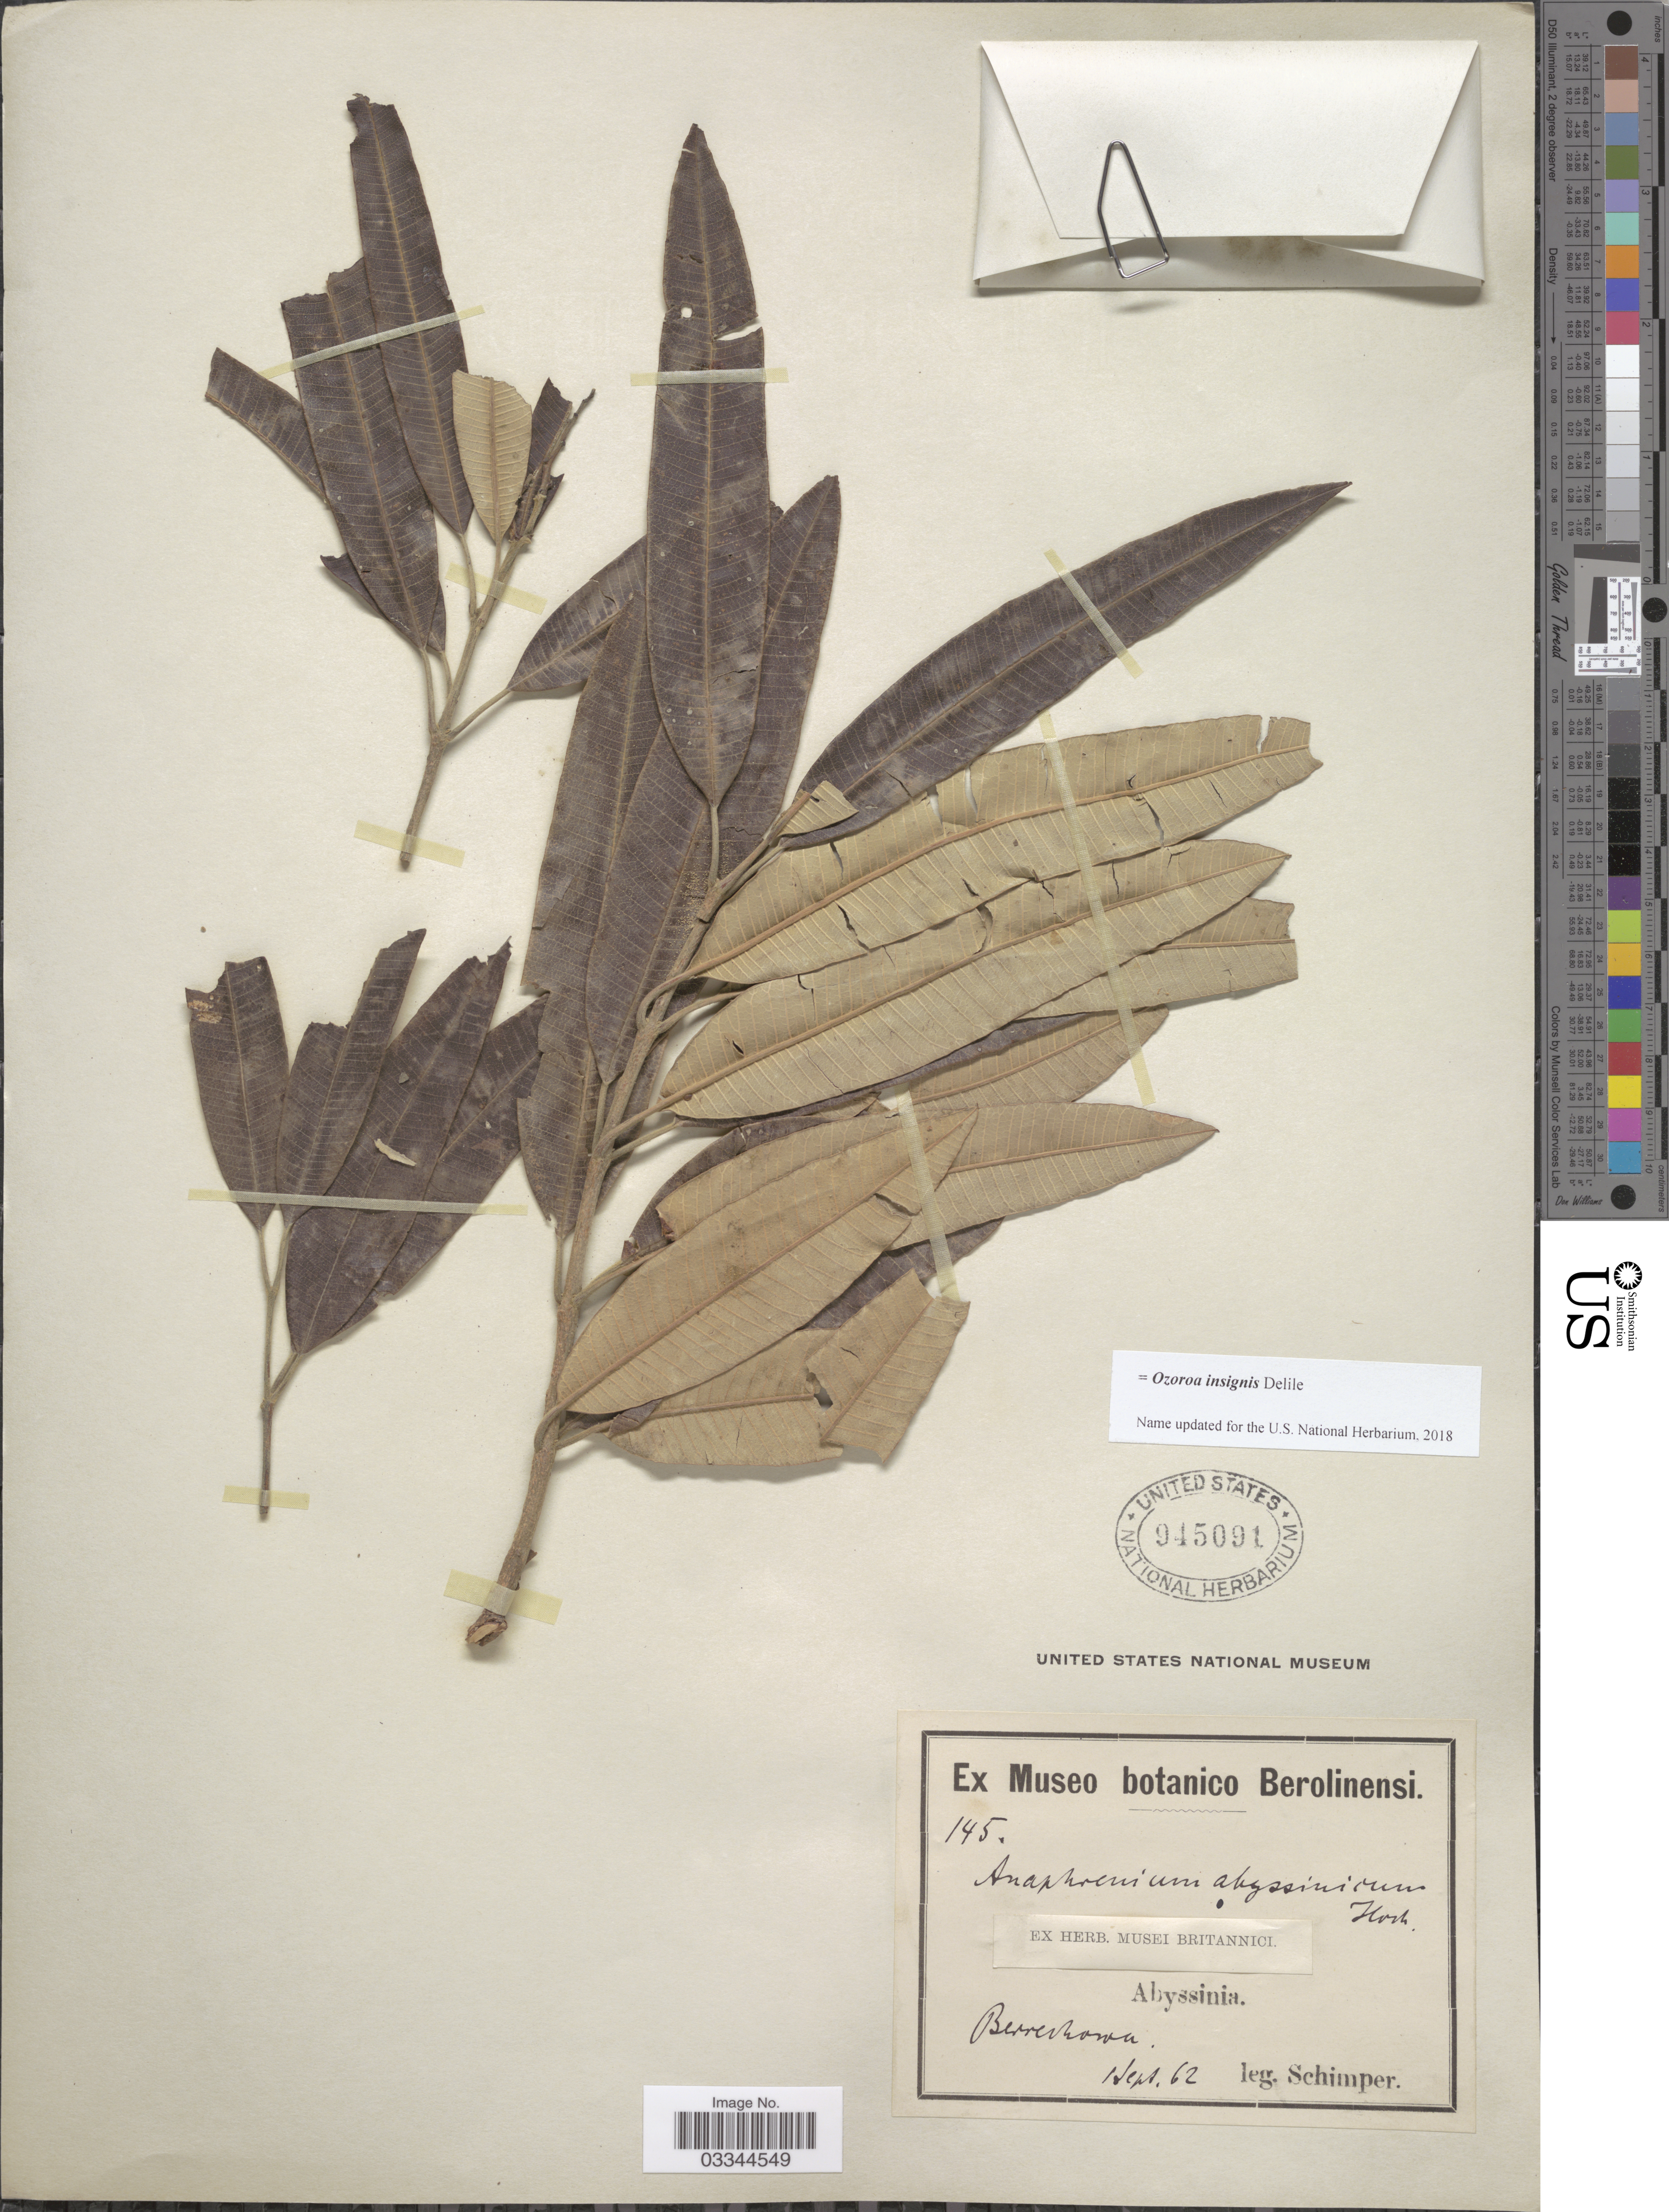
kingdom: Plantae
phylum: Tracheophyta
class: Magnoliopsida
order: Sapindales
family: Anacardiaceae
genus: Ozoroa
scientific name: Ozoroa insignis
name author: Delile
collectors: -. Schimper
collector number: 145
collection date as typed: Transcribed d/m/y: 1/9/62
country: Ethiopia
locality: Abyssinia. Berreshowa.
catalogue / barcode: US 945091